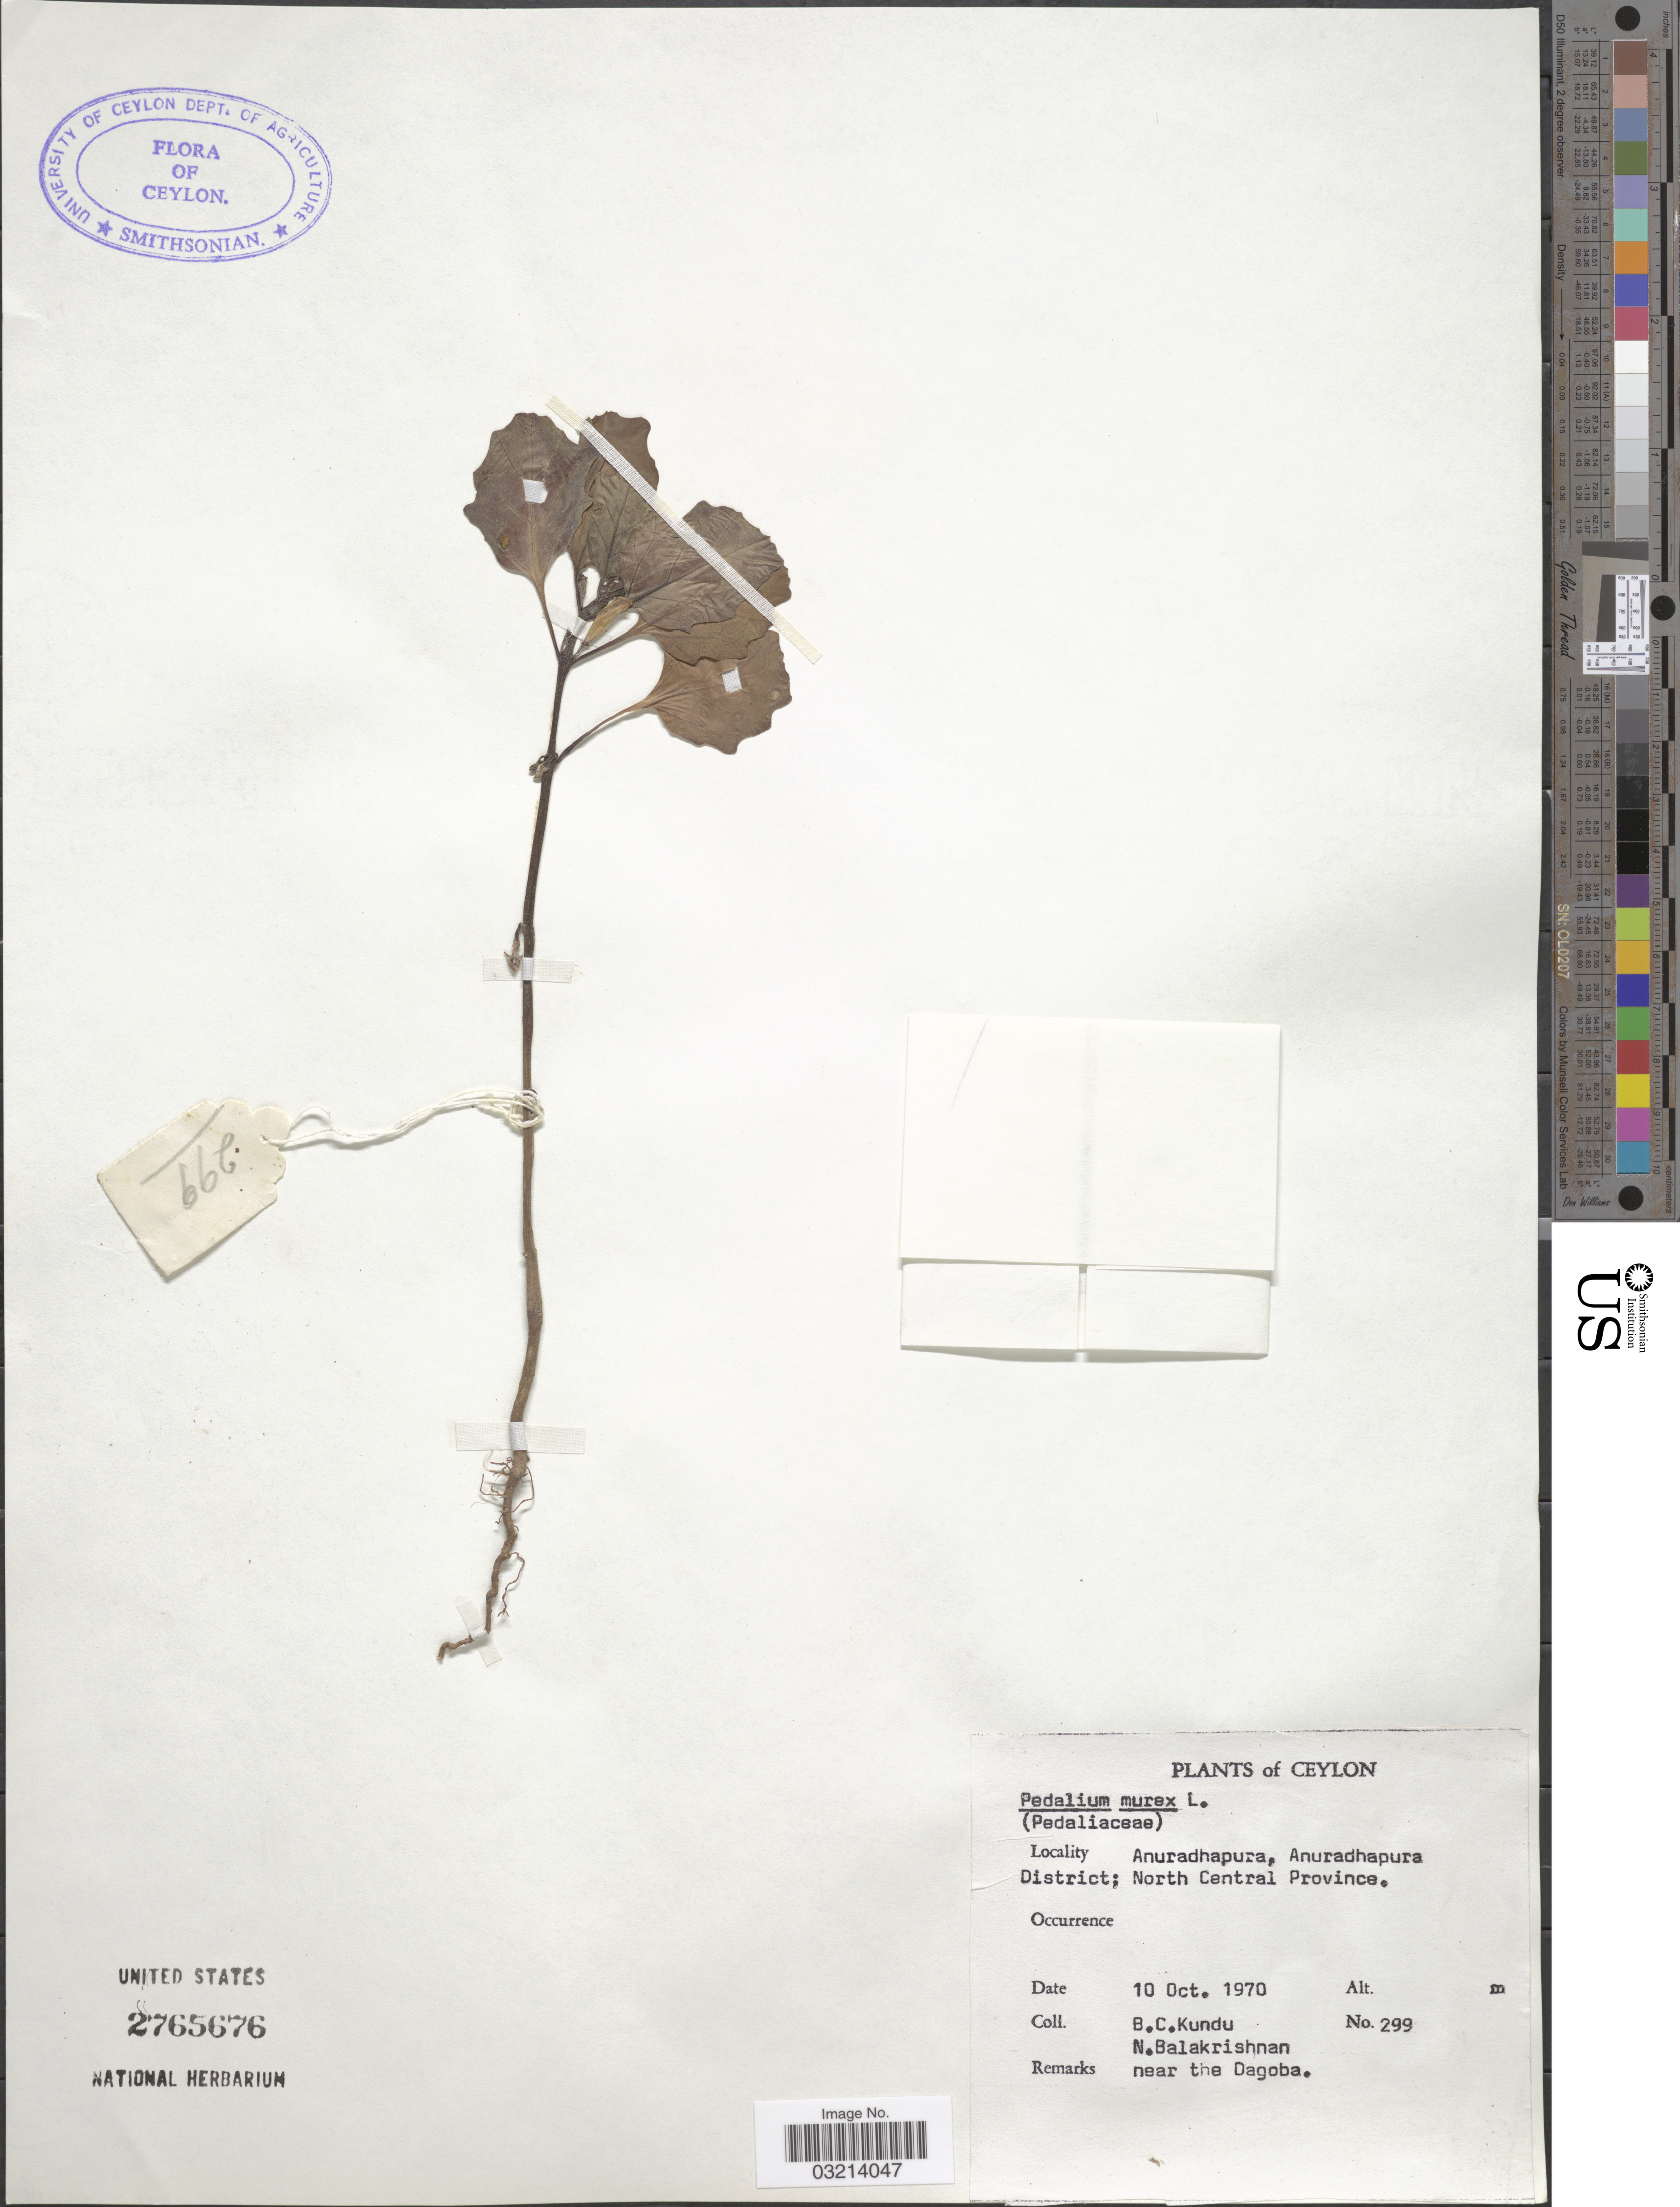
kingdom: Plantae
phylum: Tracheophyta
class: Magnoliopsida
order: Lamiales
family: Pedaliaceae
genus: Pedalium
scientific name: Pedalium murex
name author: L.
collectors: B. C. Kundu & N. Balakrishnan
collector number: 299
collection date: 1970-10-10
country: Sri Lanka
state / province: North Central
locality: Ceylon. Anuradhapura, Anuradhapura District.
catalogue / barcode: US 2765676